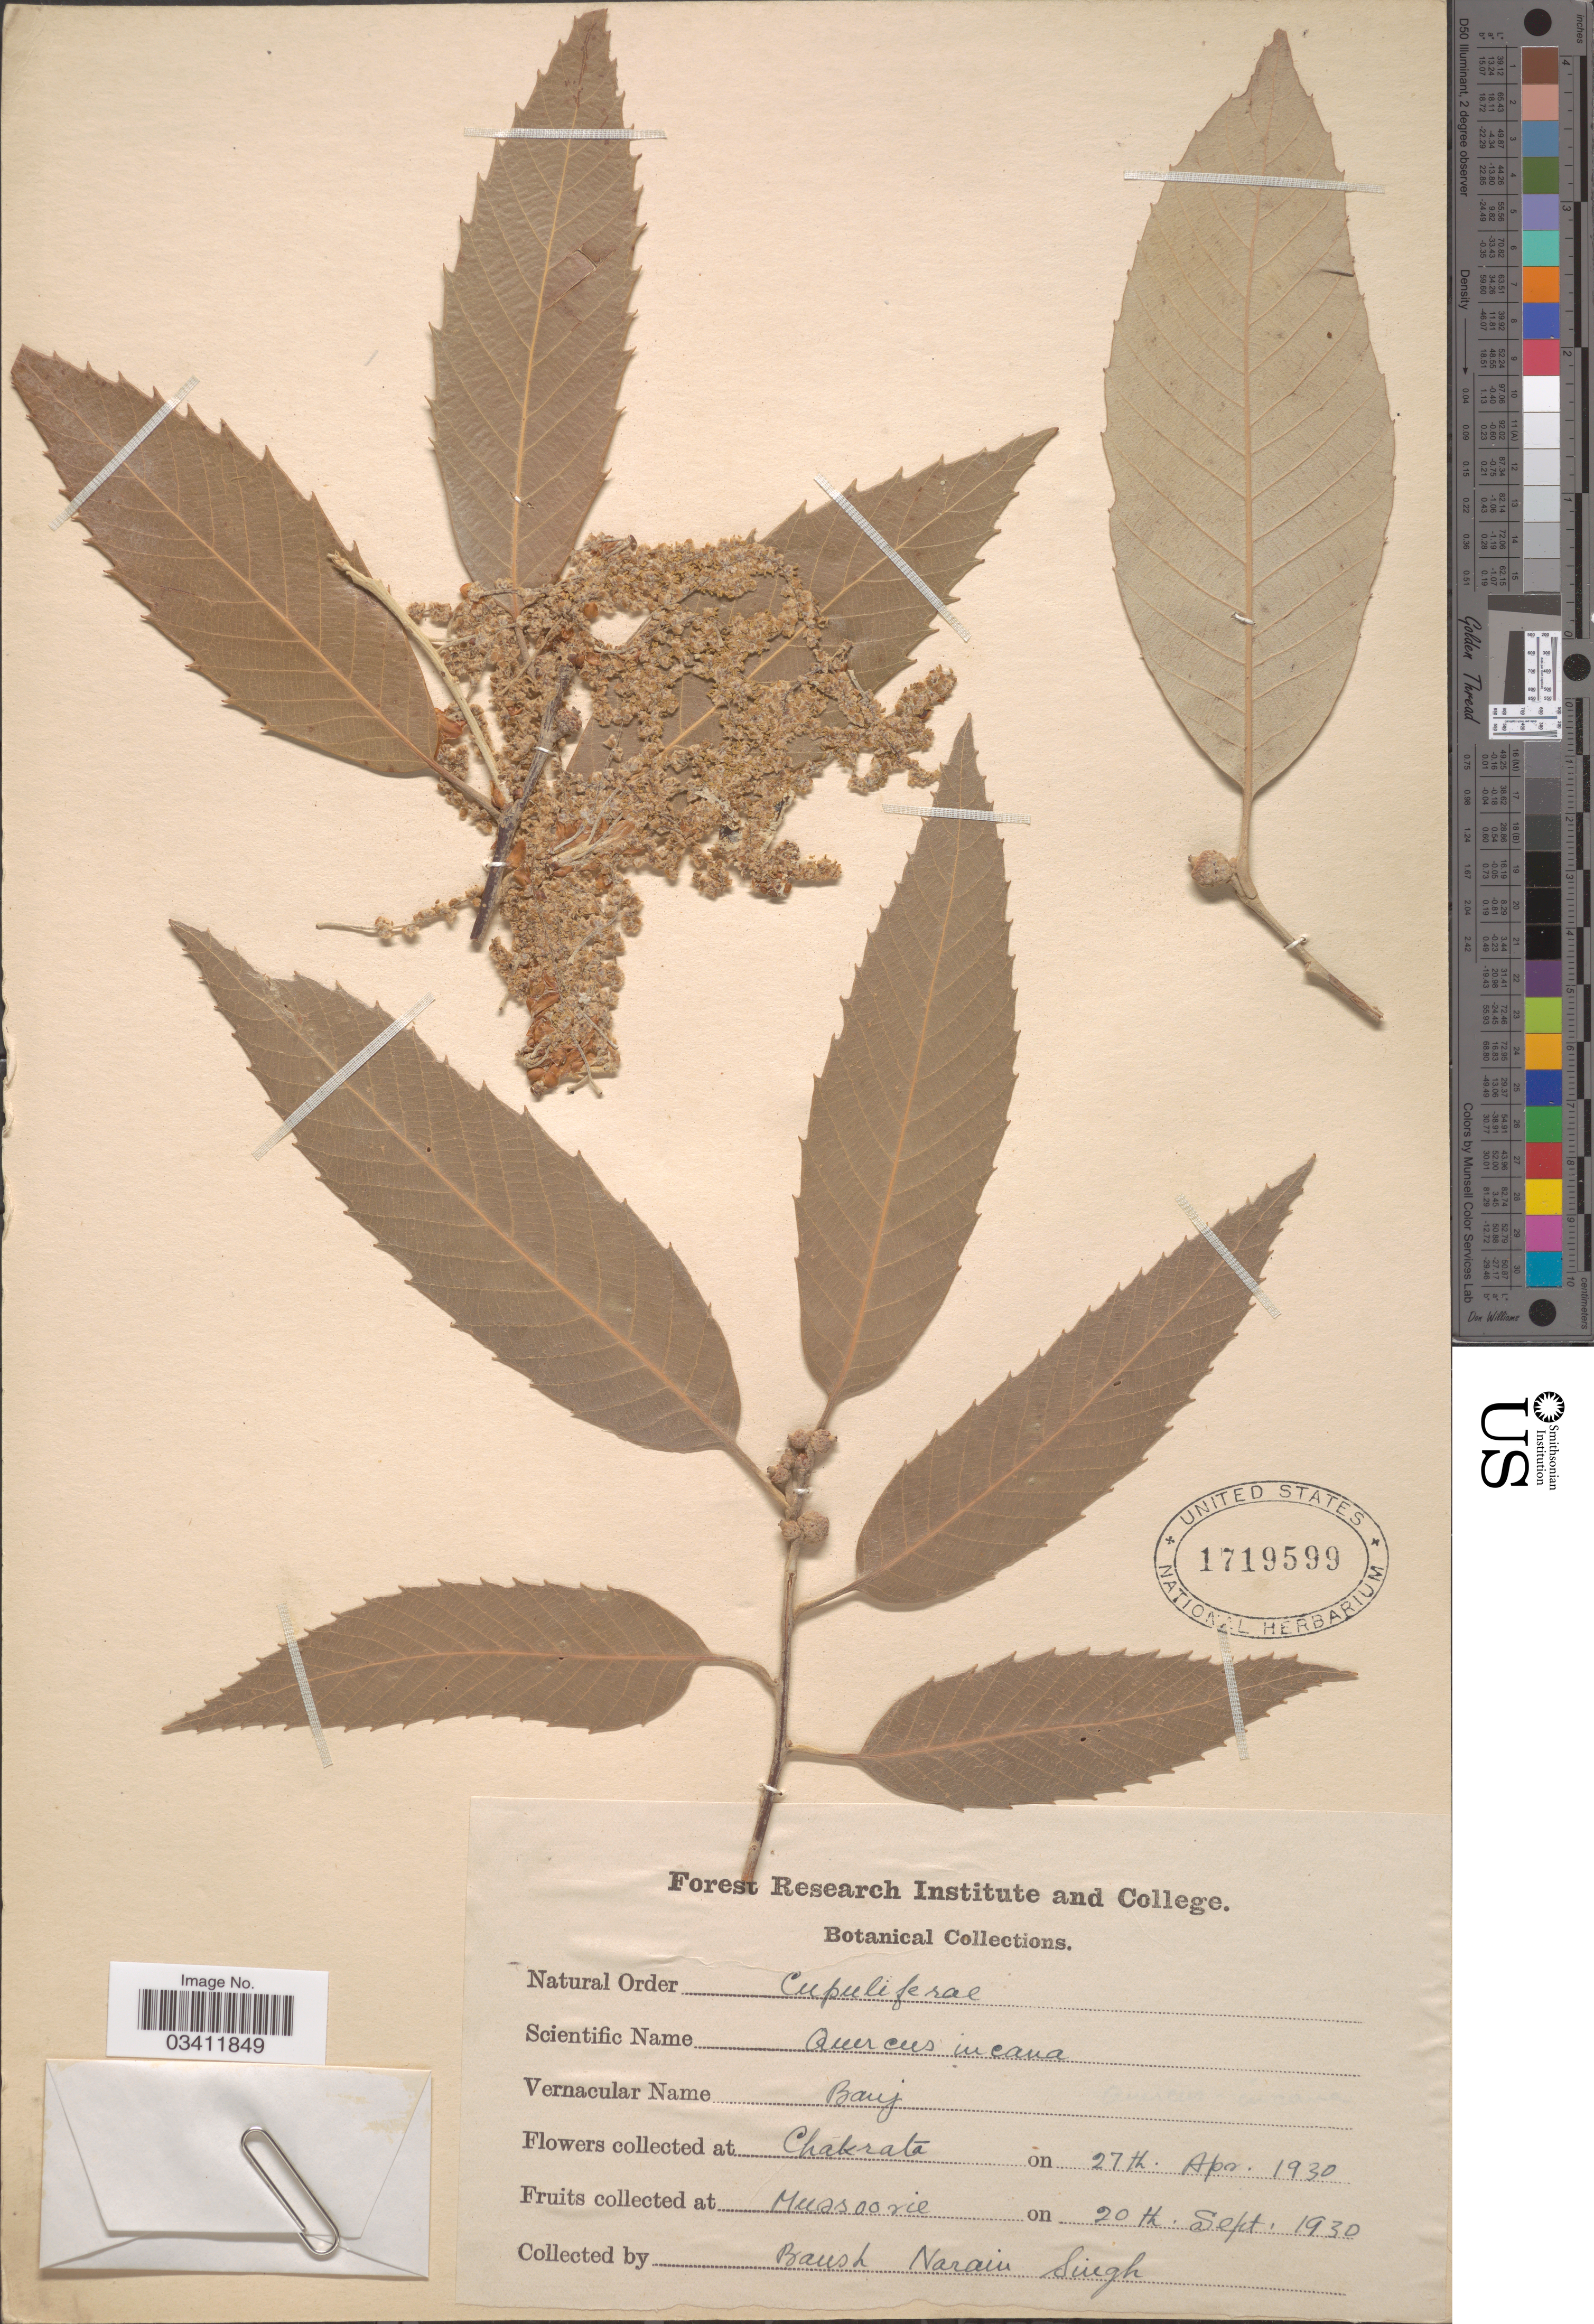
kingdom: Plantae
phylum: Tracheophyta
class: Magnoliopsida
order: Fagales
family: Fagaceae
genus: Quercus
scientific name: Quercus incana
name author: W. Bartram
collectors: B. Singh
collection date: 1930-04-27/1930-09-20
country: India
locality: Chakrata. Mussoorie.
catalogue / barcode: US 1719599